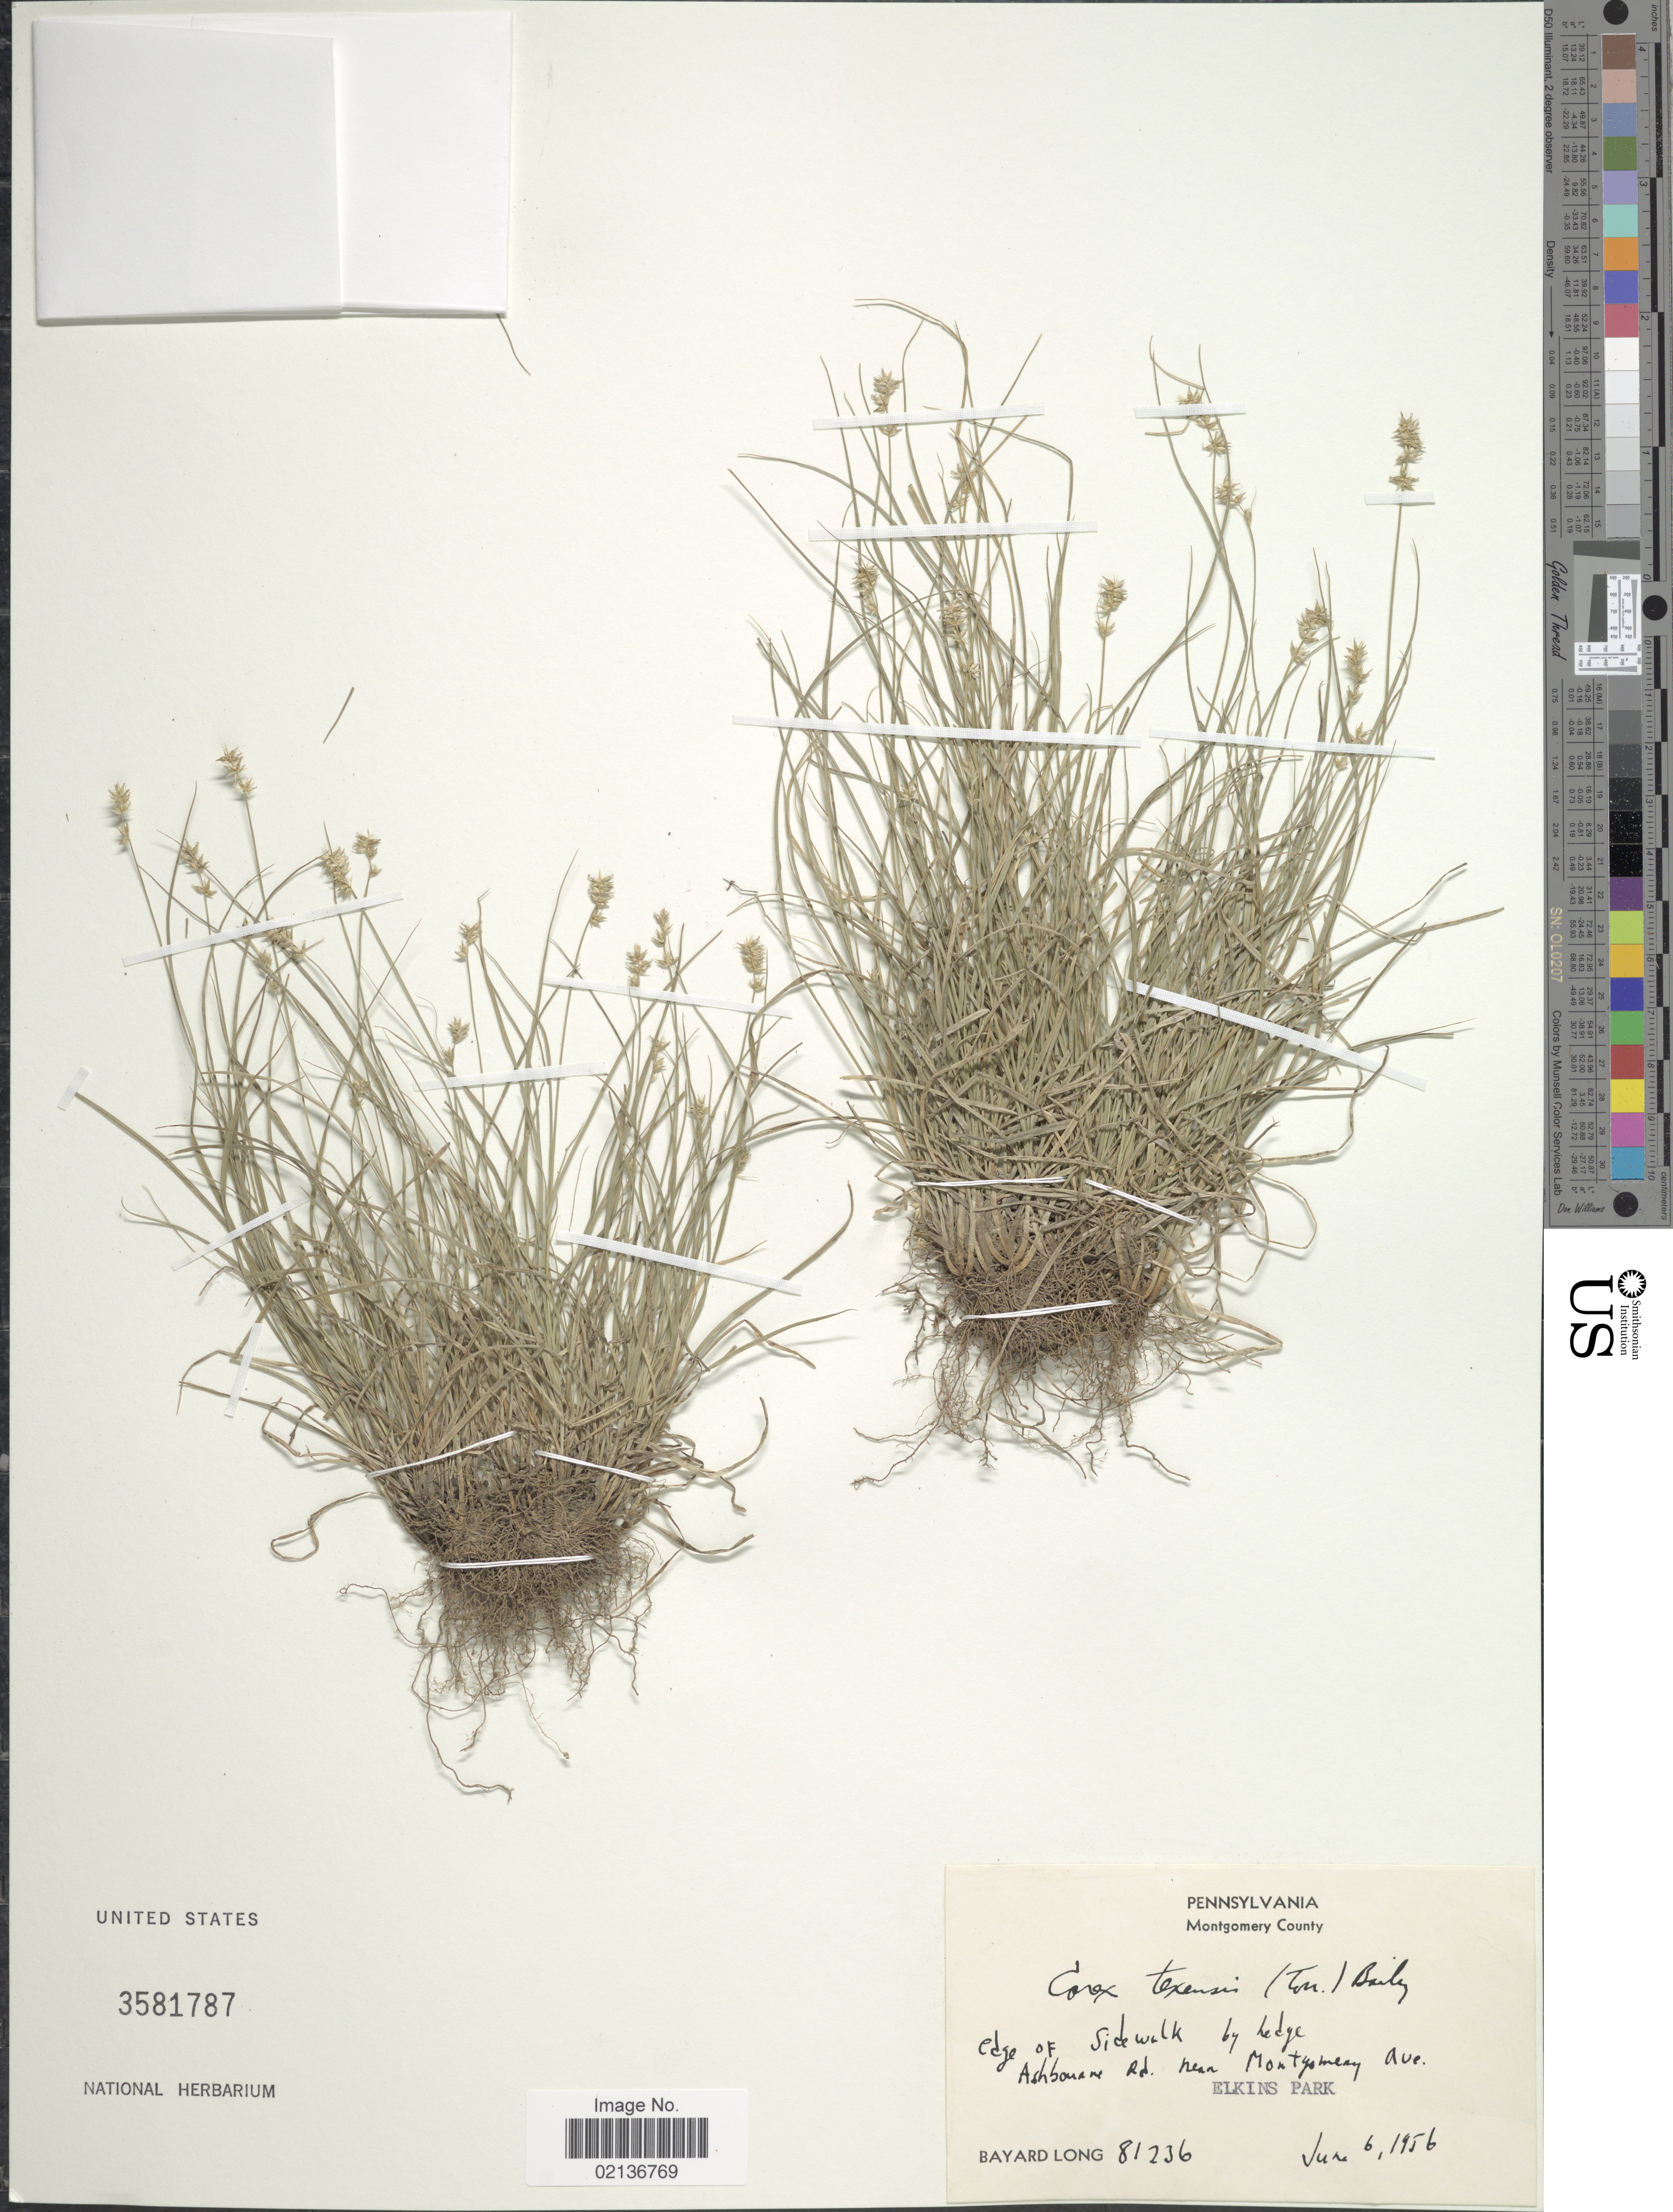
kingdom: Plantae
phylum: Tracheophyta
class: Liliopsida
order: Poales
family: Cyperaceae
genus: Carex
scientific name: Carex texensis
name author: (Torr. ex L.H. Bailey) L.H. Bailey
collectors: B. Long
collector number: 81236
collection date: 1956-06-06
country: United States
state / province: Pennsylvania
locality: Montgomery County, Edge of E sidewalk bu hedge, Ashboune Rd., near Montgomery Ave, Elkins Park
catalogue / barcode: US 3581787